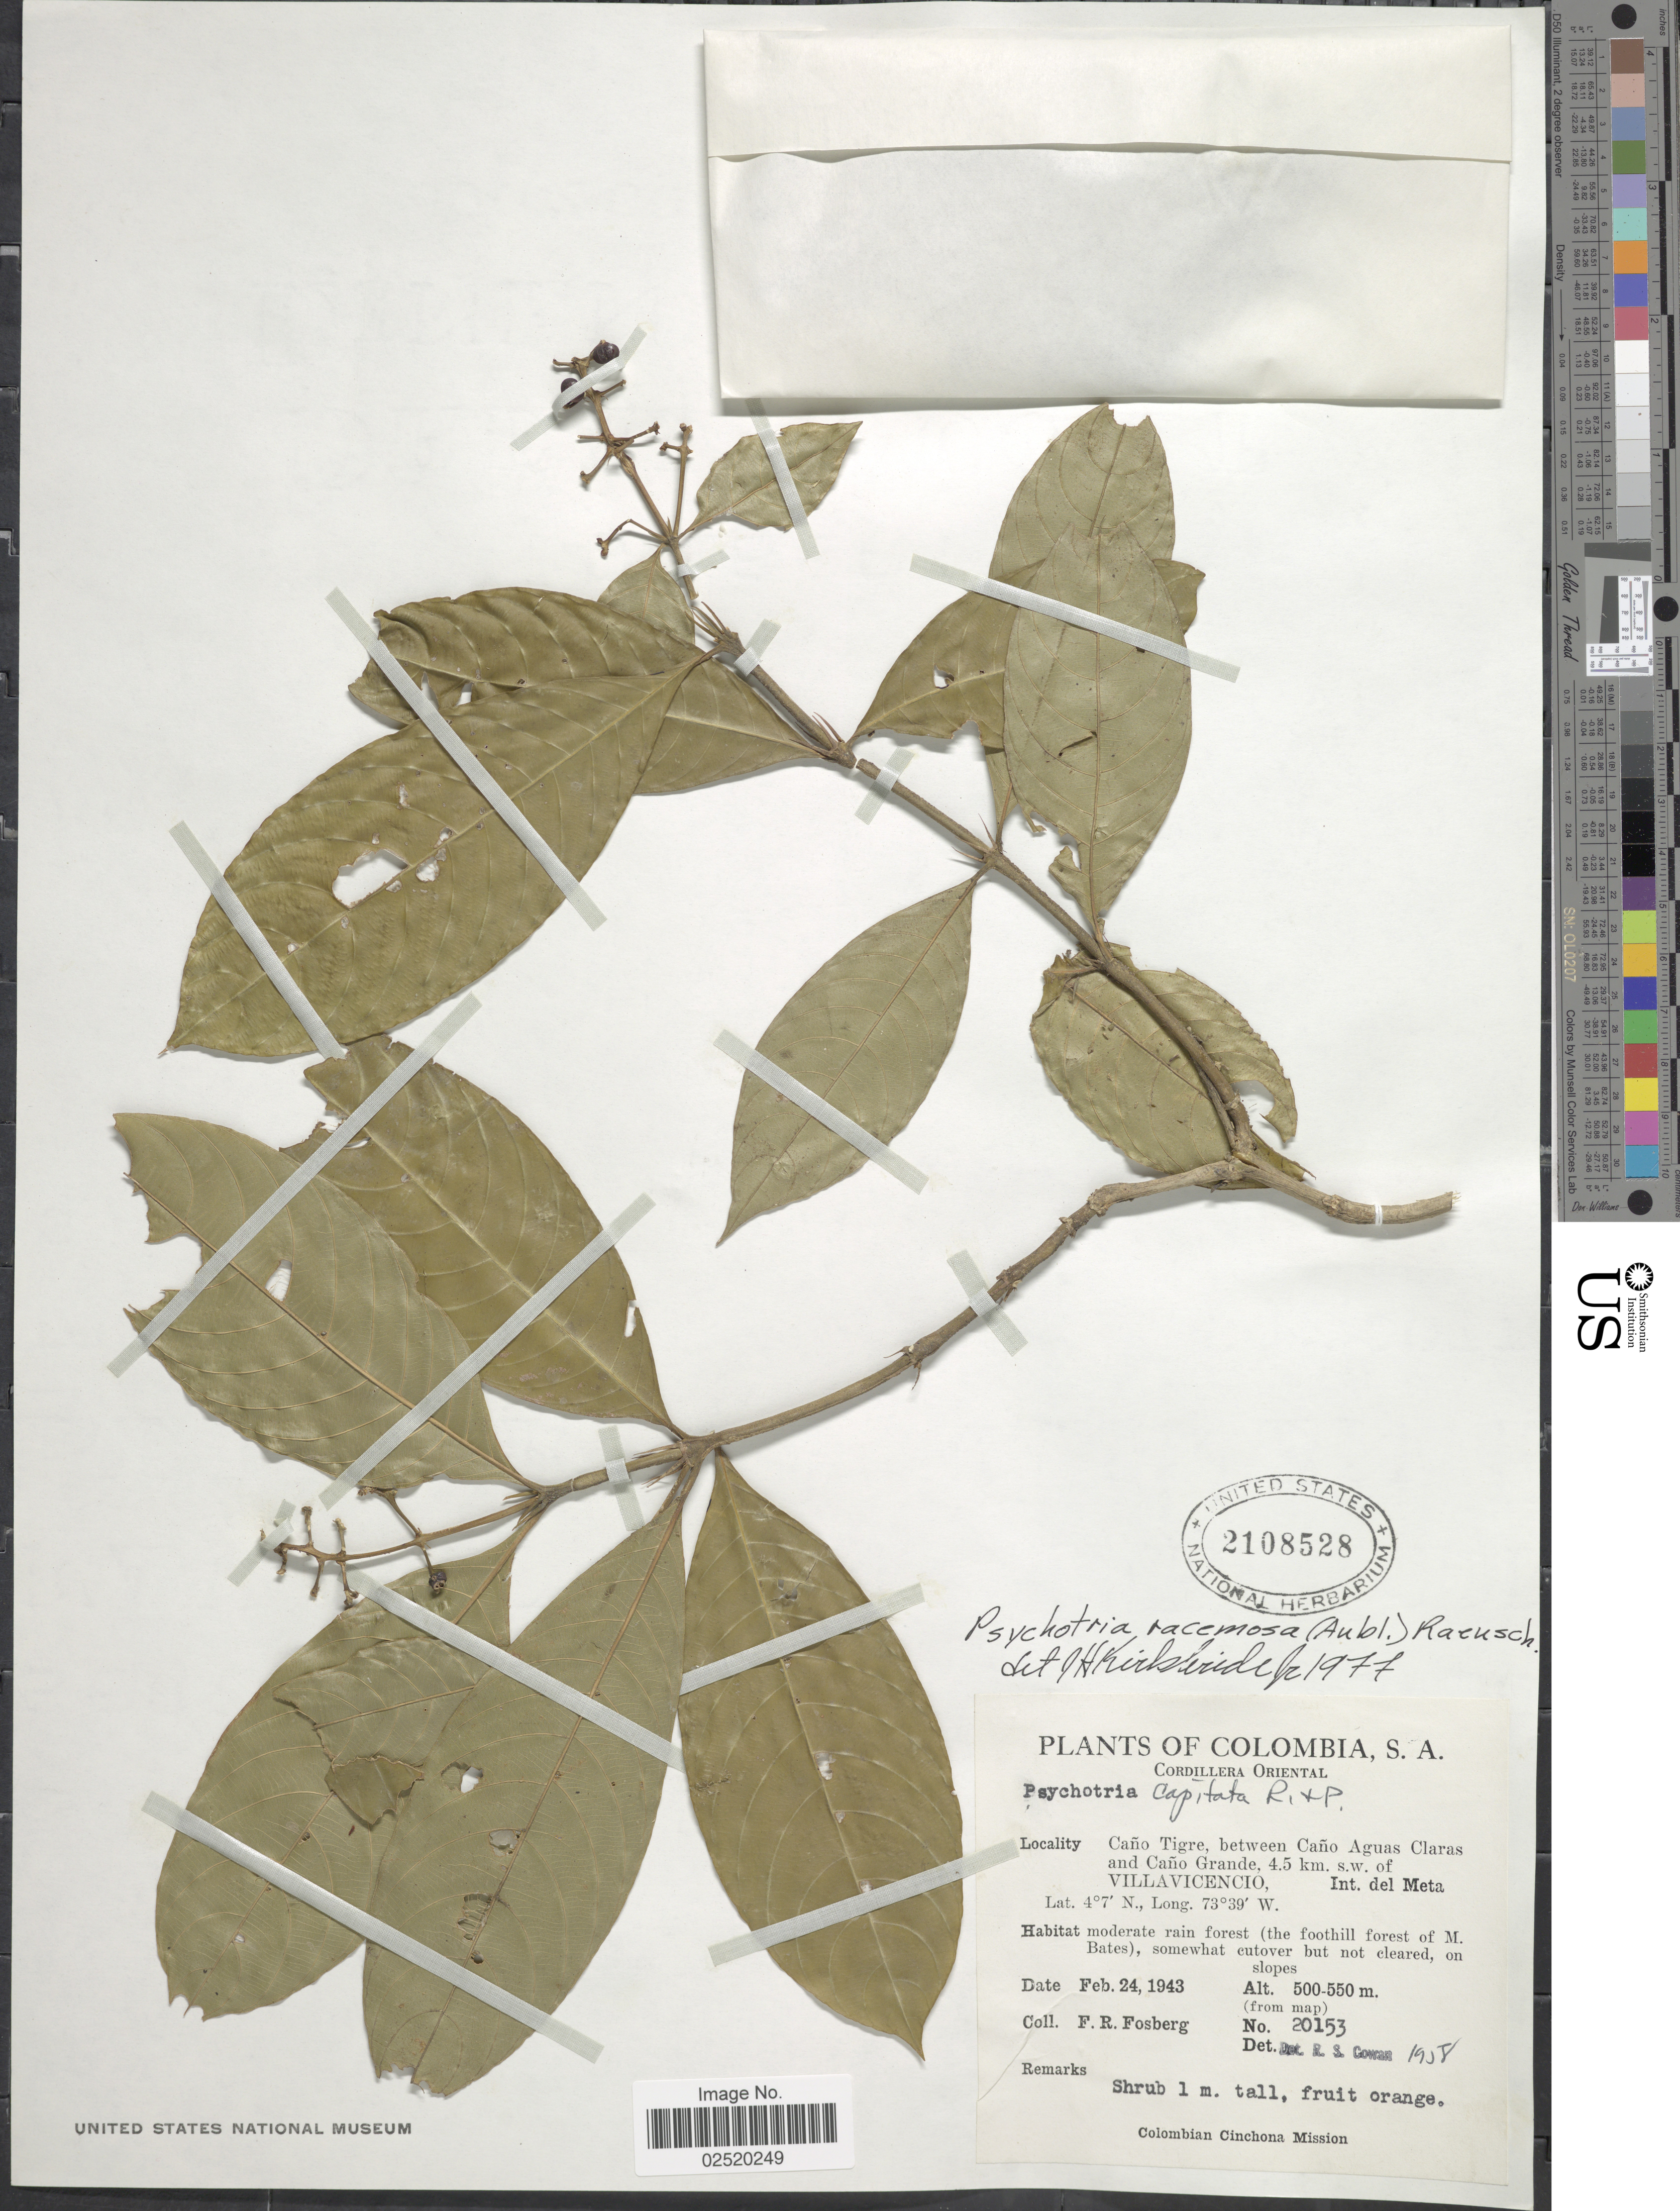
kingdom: Plantae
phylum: Tracheophyta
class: Magnoliopsida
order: Gentianales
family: Rubiaceae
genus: Psychotria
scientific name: Psychotria racemosa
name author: Rich.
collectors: F. R. Fosberg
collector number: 20153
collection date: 1943-02-24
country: Colombia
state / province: Meta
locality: Cordillera Oriental, Cano Tigre, between Cano Aguas Claras and Cano Grande, 4.5 km. s.w. of Villavicencio, Int. del Meta, moderate rain forest (the foothill forest of M. Bates)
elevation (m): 500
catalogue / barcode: US 2108528